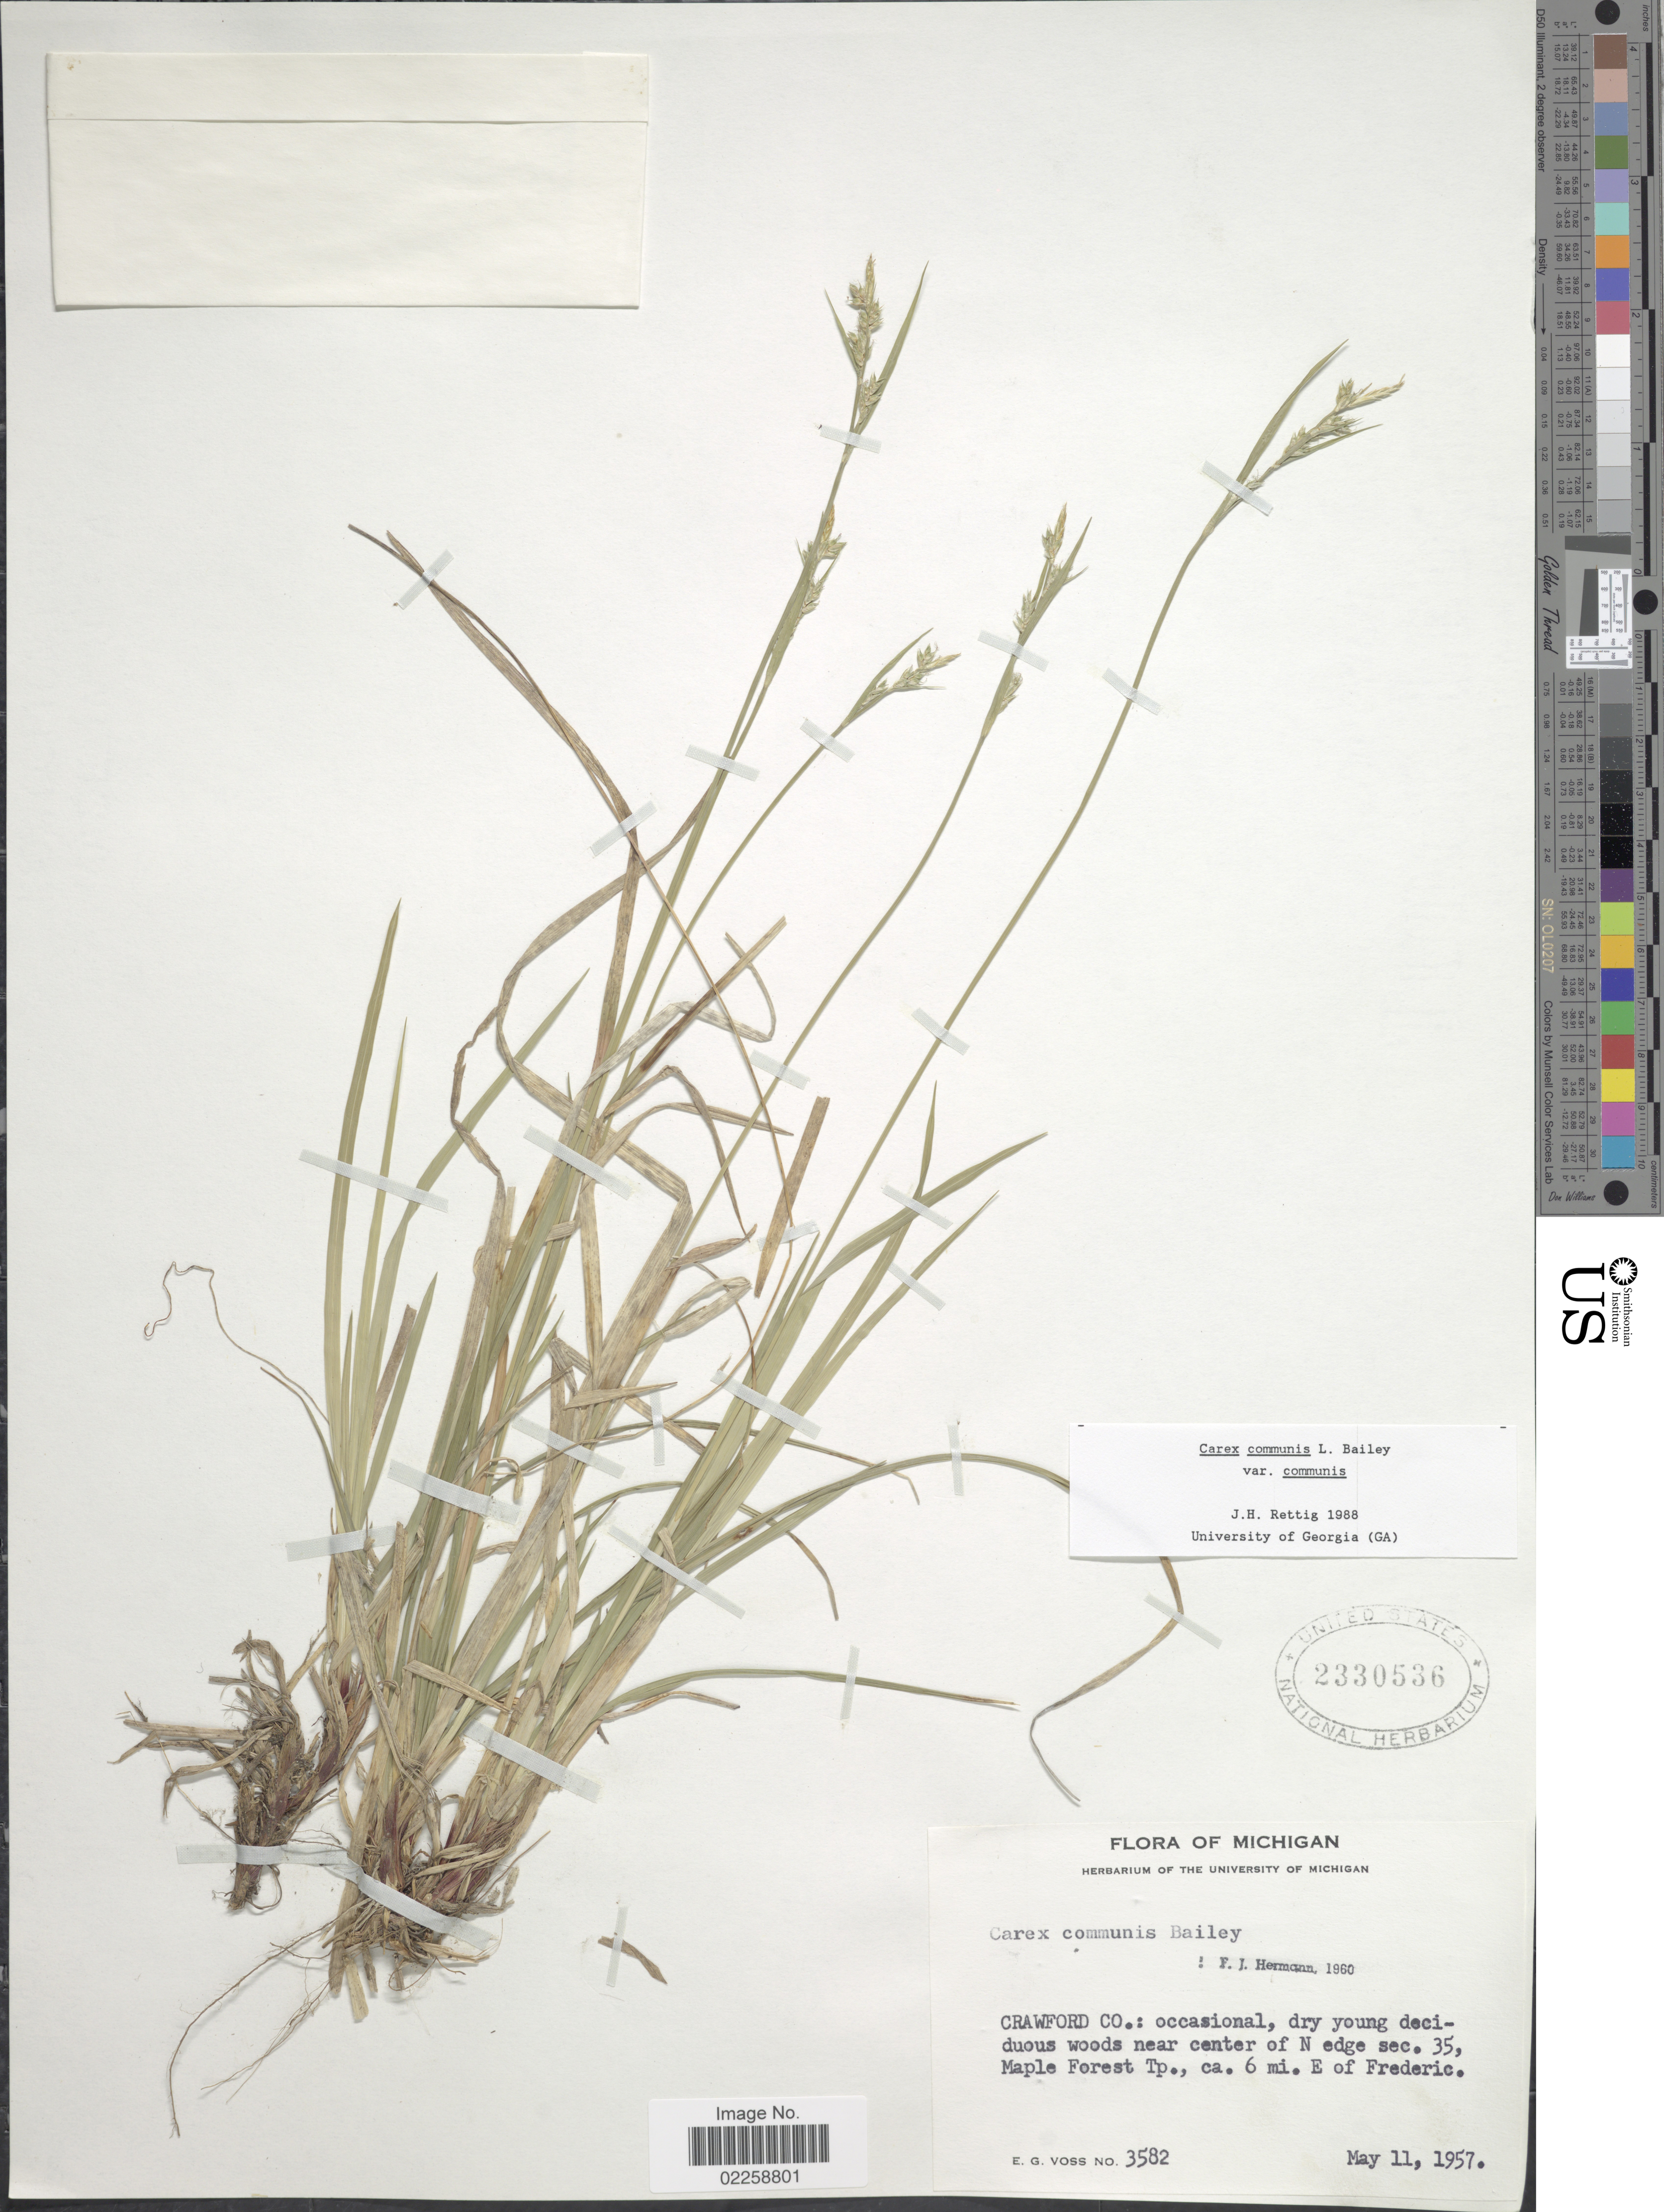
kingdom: Plantae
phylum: Tracheophyta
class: Liliopsida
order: Poales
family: Cyperaceae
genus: Carex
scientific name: Carex communis var. communis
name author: L.H. Bailey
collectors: E. G. Voss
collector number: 3582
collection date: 1957-05-11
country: United States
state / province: Michigan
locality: Crawford Co.: dry young deciduous woods near center of N edge sec. 35, Maple Forest Tp., 6 mi. E of Frederic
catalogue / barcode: US 2330536